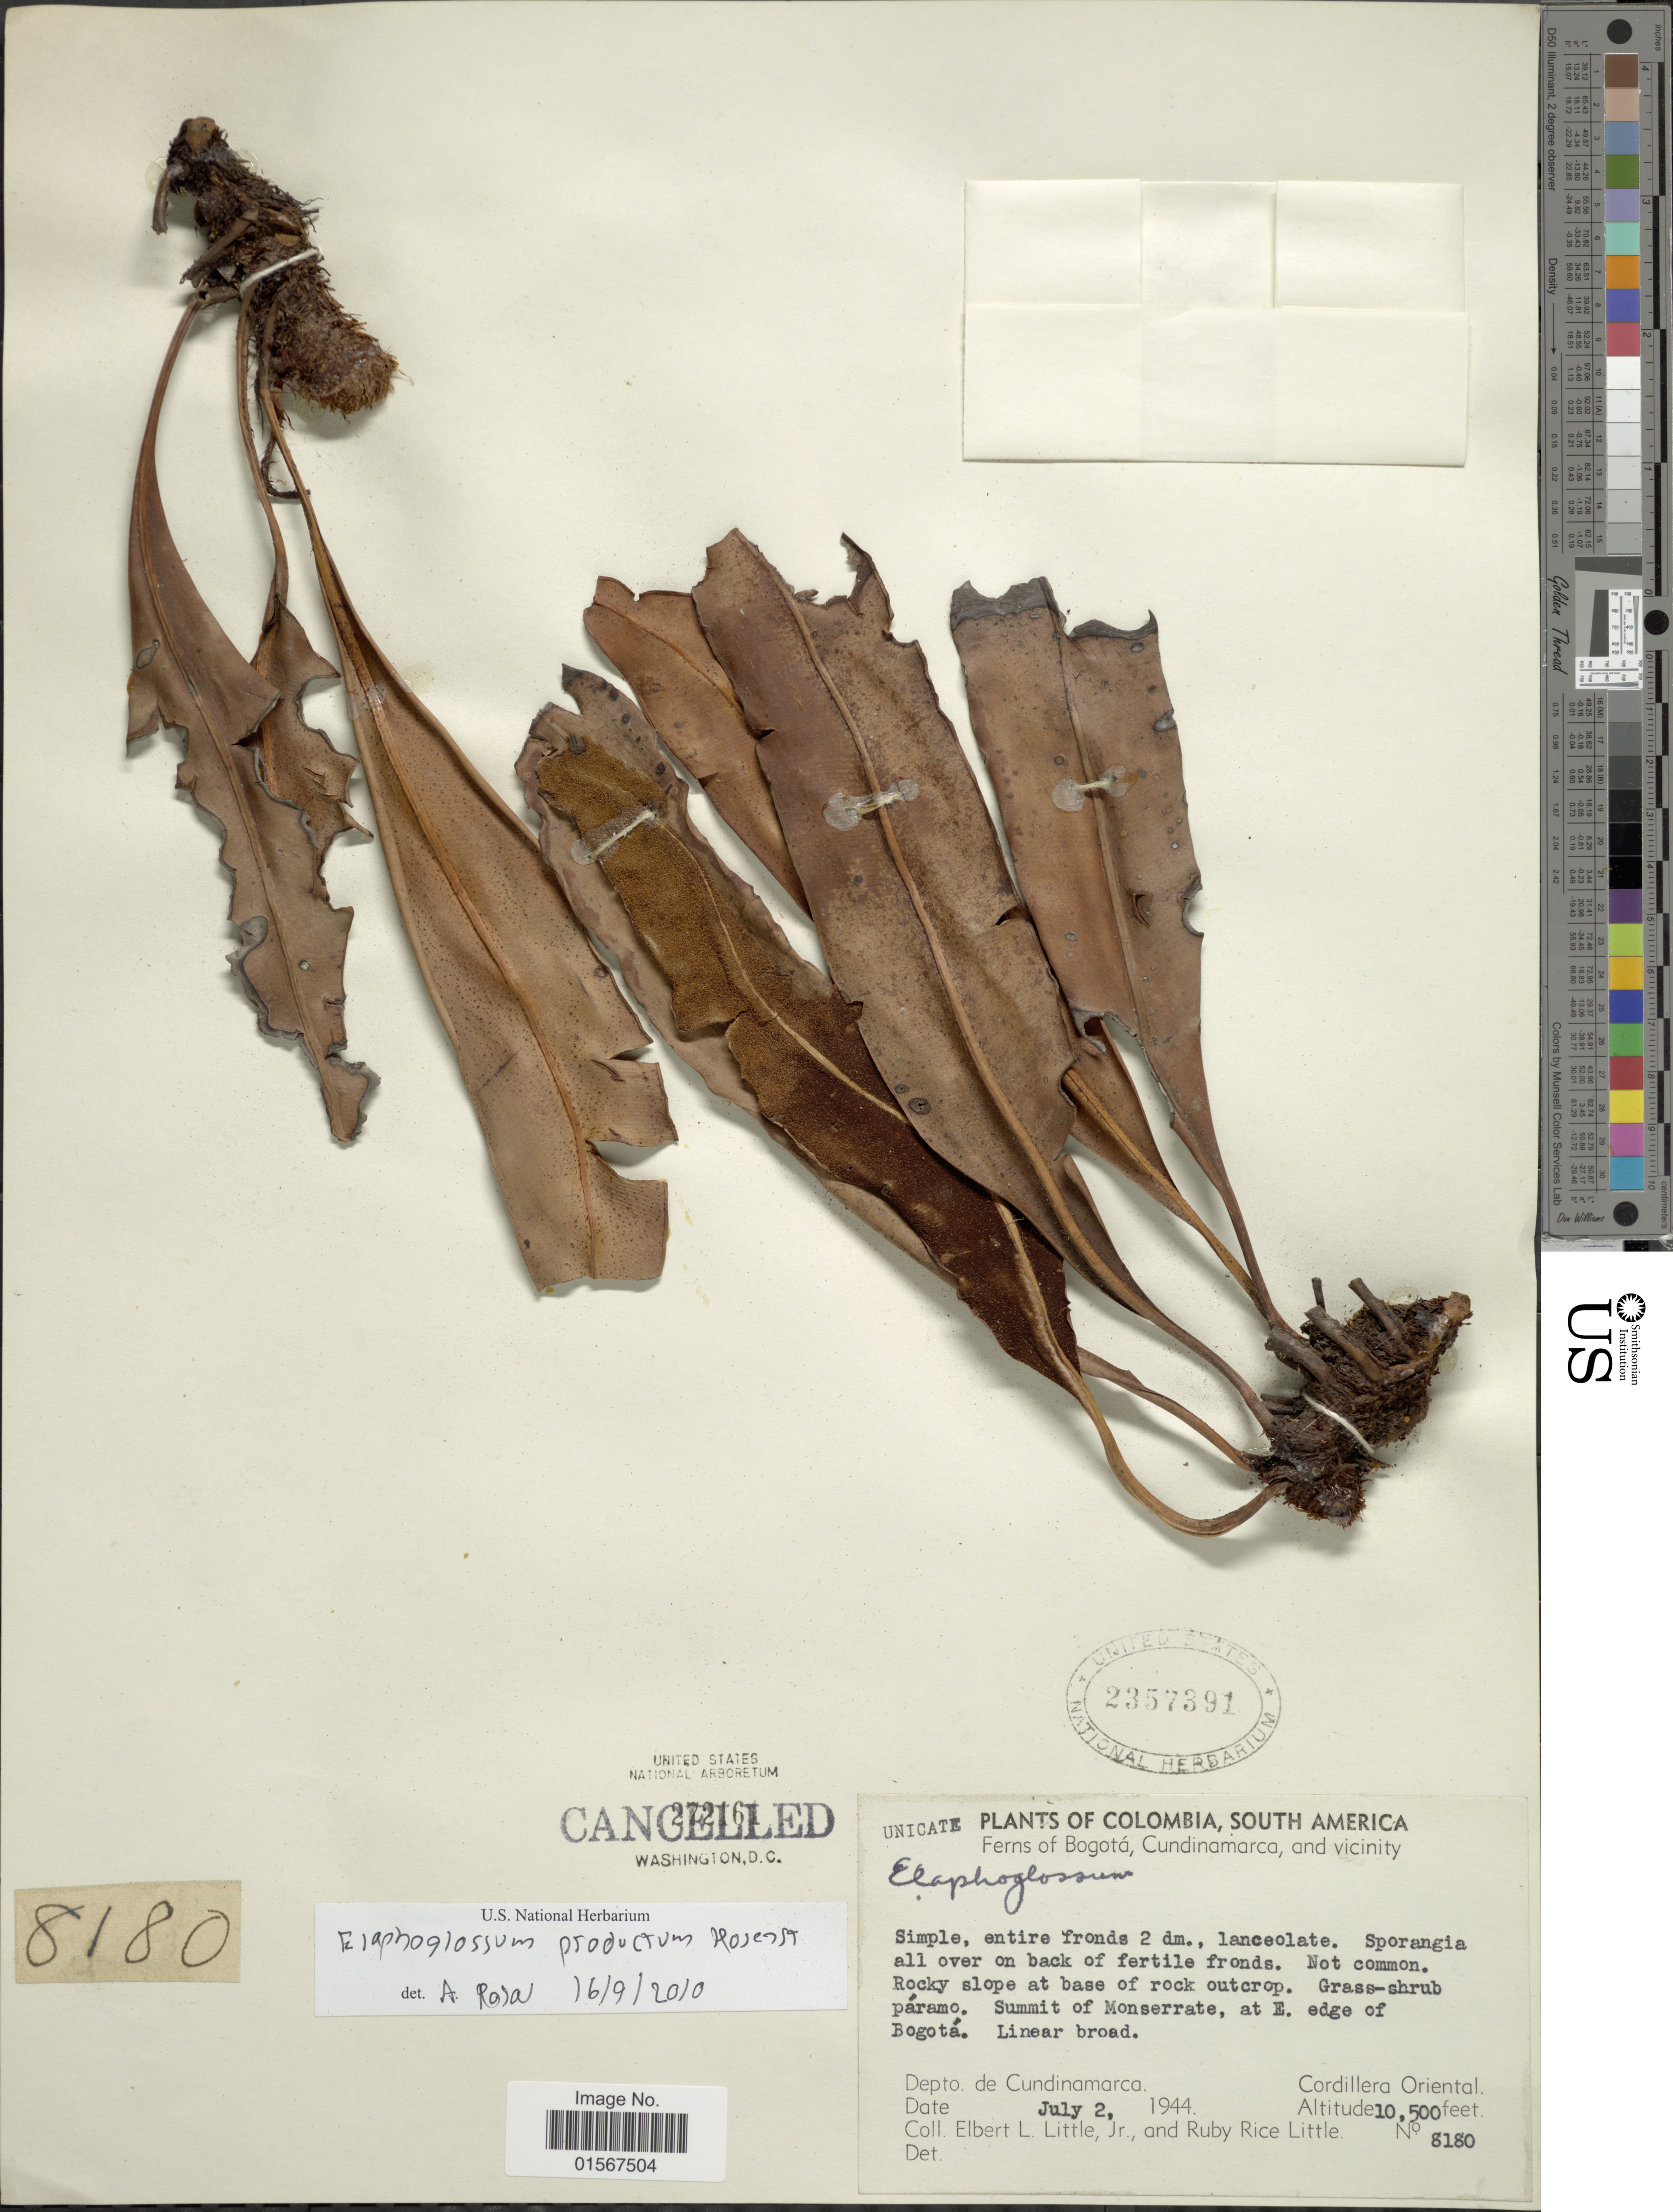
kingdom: Plantae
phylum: Tracheophyta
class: Polypodiopsida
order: Polypodiales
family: Dryopteridaceae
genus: Elaphoglossum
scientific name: Elaphoglossum productum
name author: Rosenst.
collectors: E. L. Little & R. R. Little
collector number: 8180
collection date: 1944-07-02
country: Colombia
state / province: Cundinamarca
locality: Colombia, South America, Cundinamarca, and vicinity, summit of Monserrate, at E. edge of Bogotá, Linear broad. Depto. de Cundiamarca, Cordillera Oriental.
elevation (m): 3200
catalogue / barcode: US 2357391